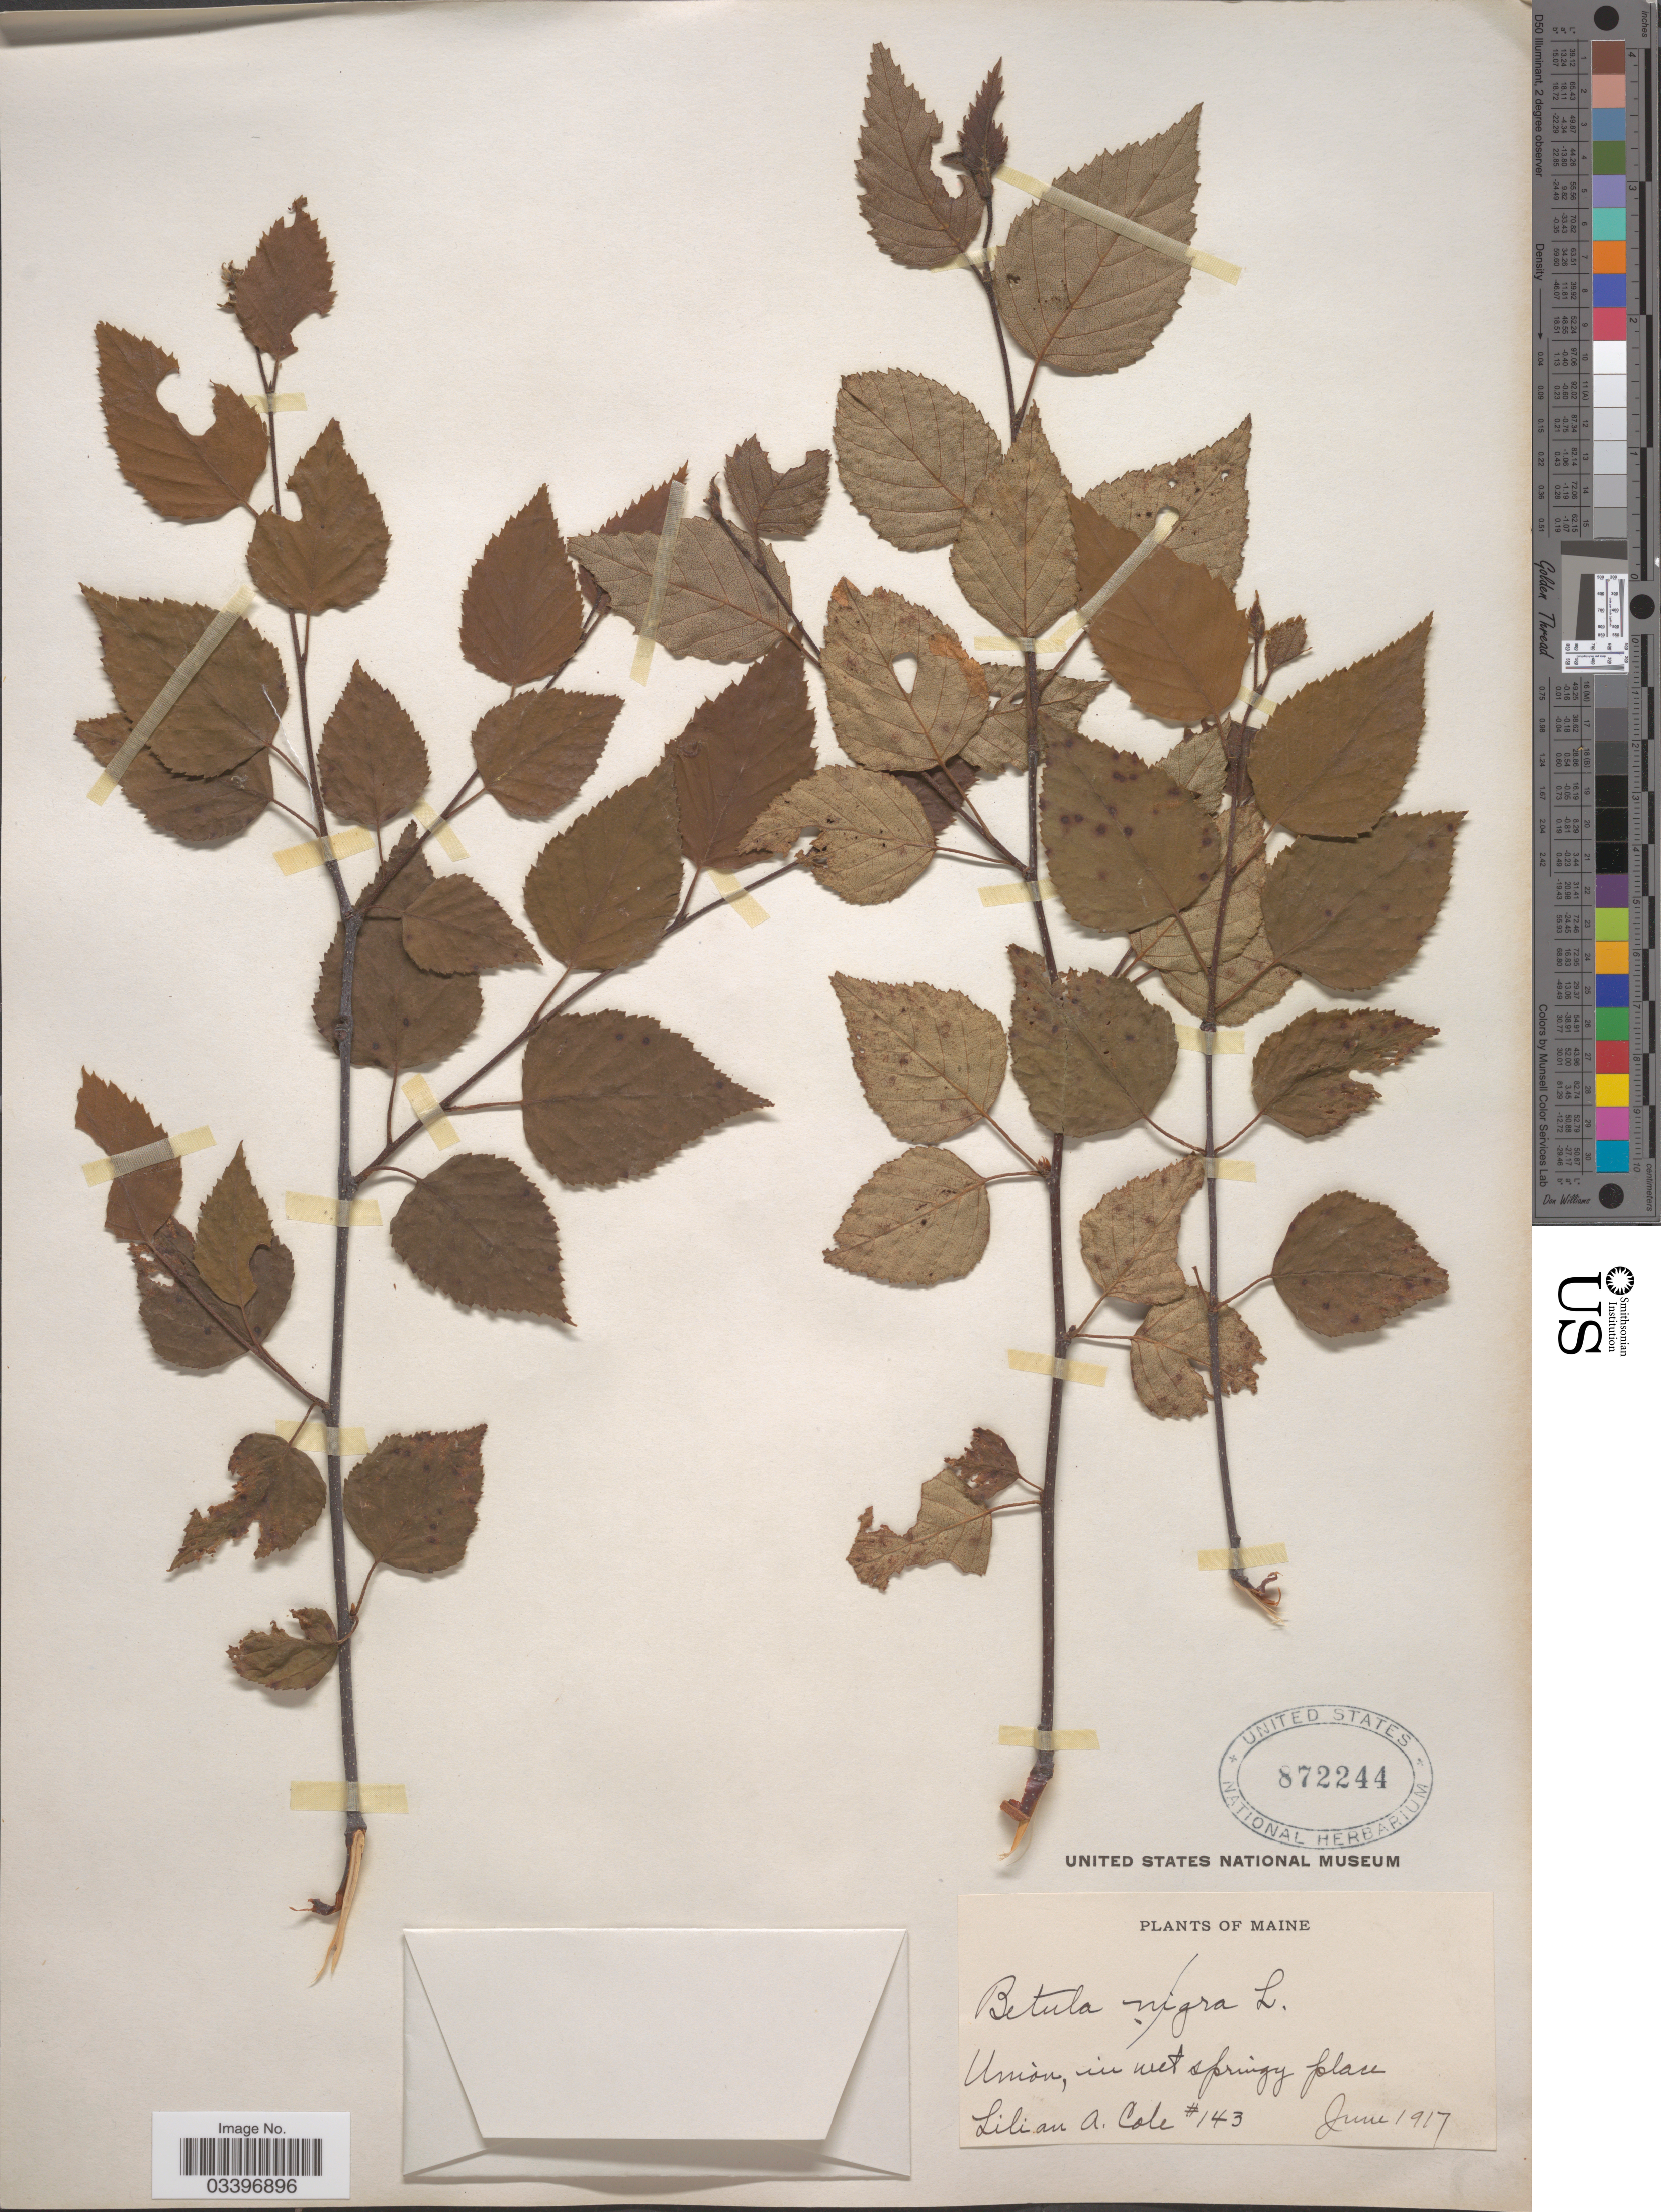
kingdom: Plantae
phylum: Tracheophyta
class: Magnoliopsida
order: Fagales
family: Betulaceae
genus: Betula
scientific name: Betula sp.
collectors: L. A. Cole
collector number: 143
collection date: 1917-06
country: United States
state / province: Maine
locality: Union, in wet springy place.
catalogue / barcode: US 872244